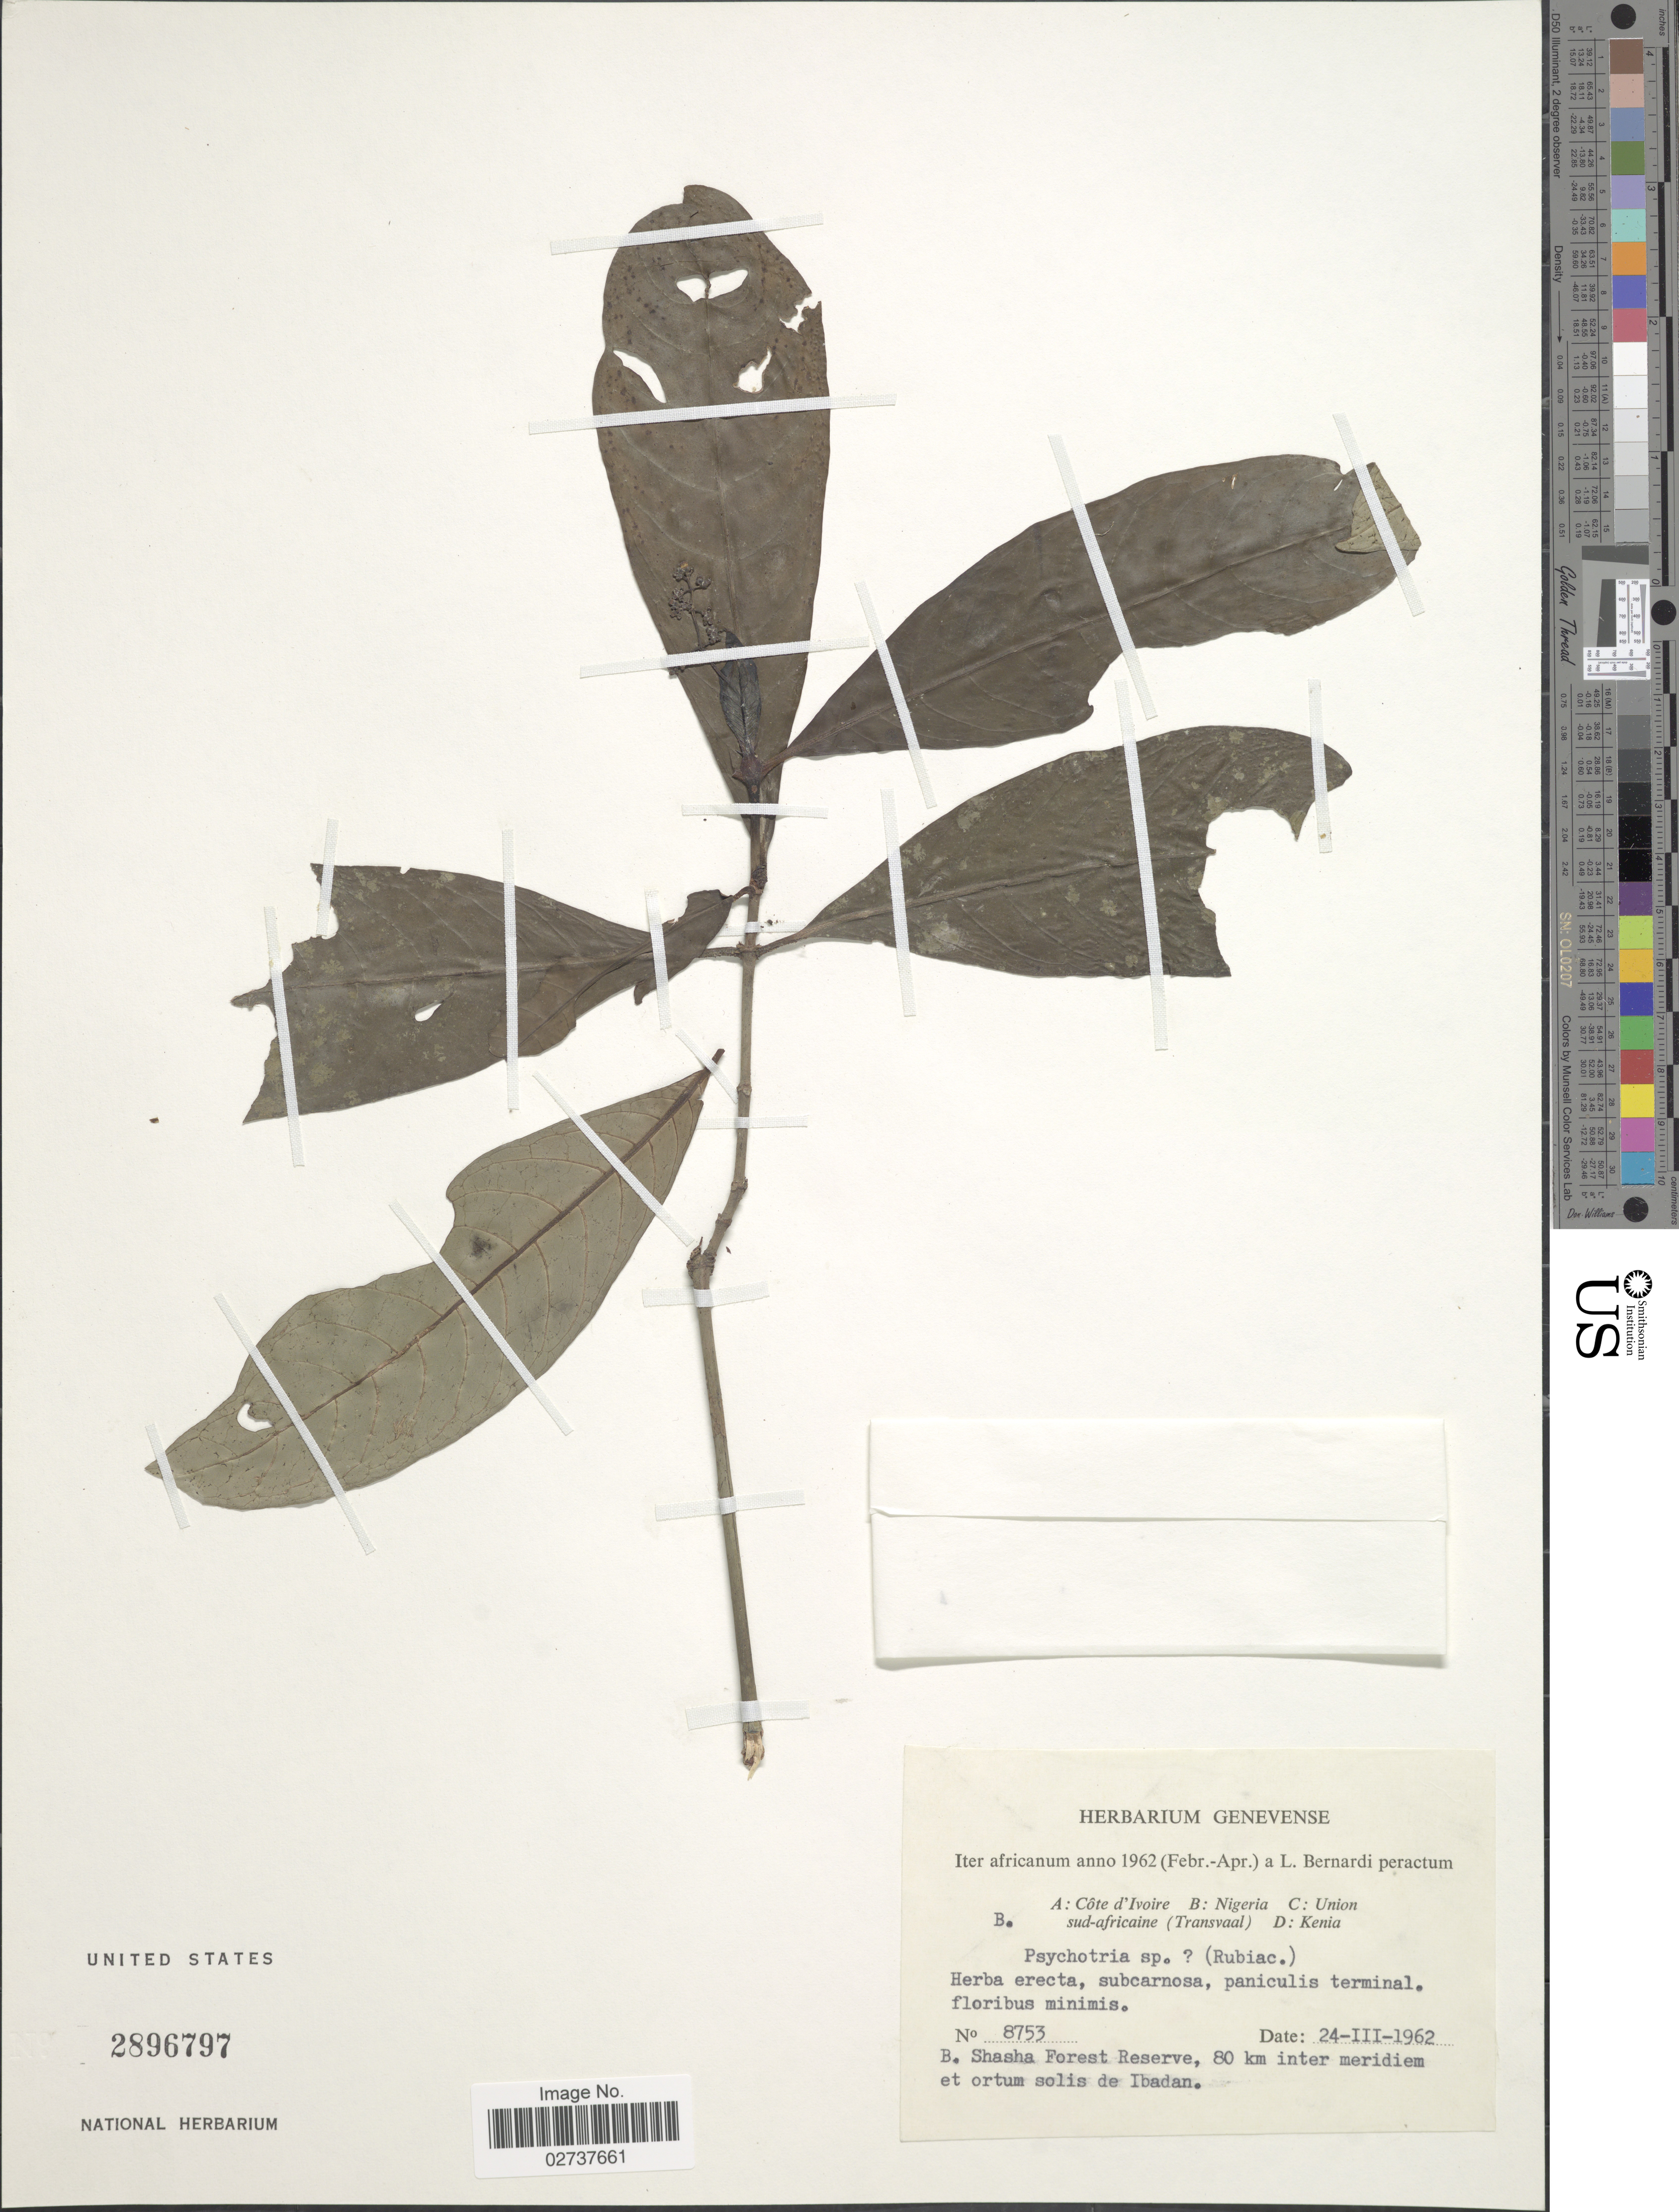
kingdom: Plantae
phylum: Tracheophyta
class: Magnoliopsida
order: Gentianales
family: Rubiaceae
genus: Psychotria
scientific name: Psychotria sp.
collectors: L. Bernardi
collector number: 8753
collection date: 1962-03-24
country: Nigeria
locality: Shasha Forest Reserve, 80 km inter meridiem et ortum solis de Ibadan, Iter africanum.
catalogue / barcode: US 2896797